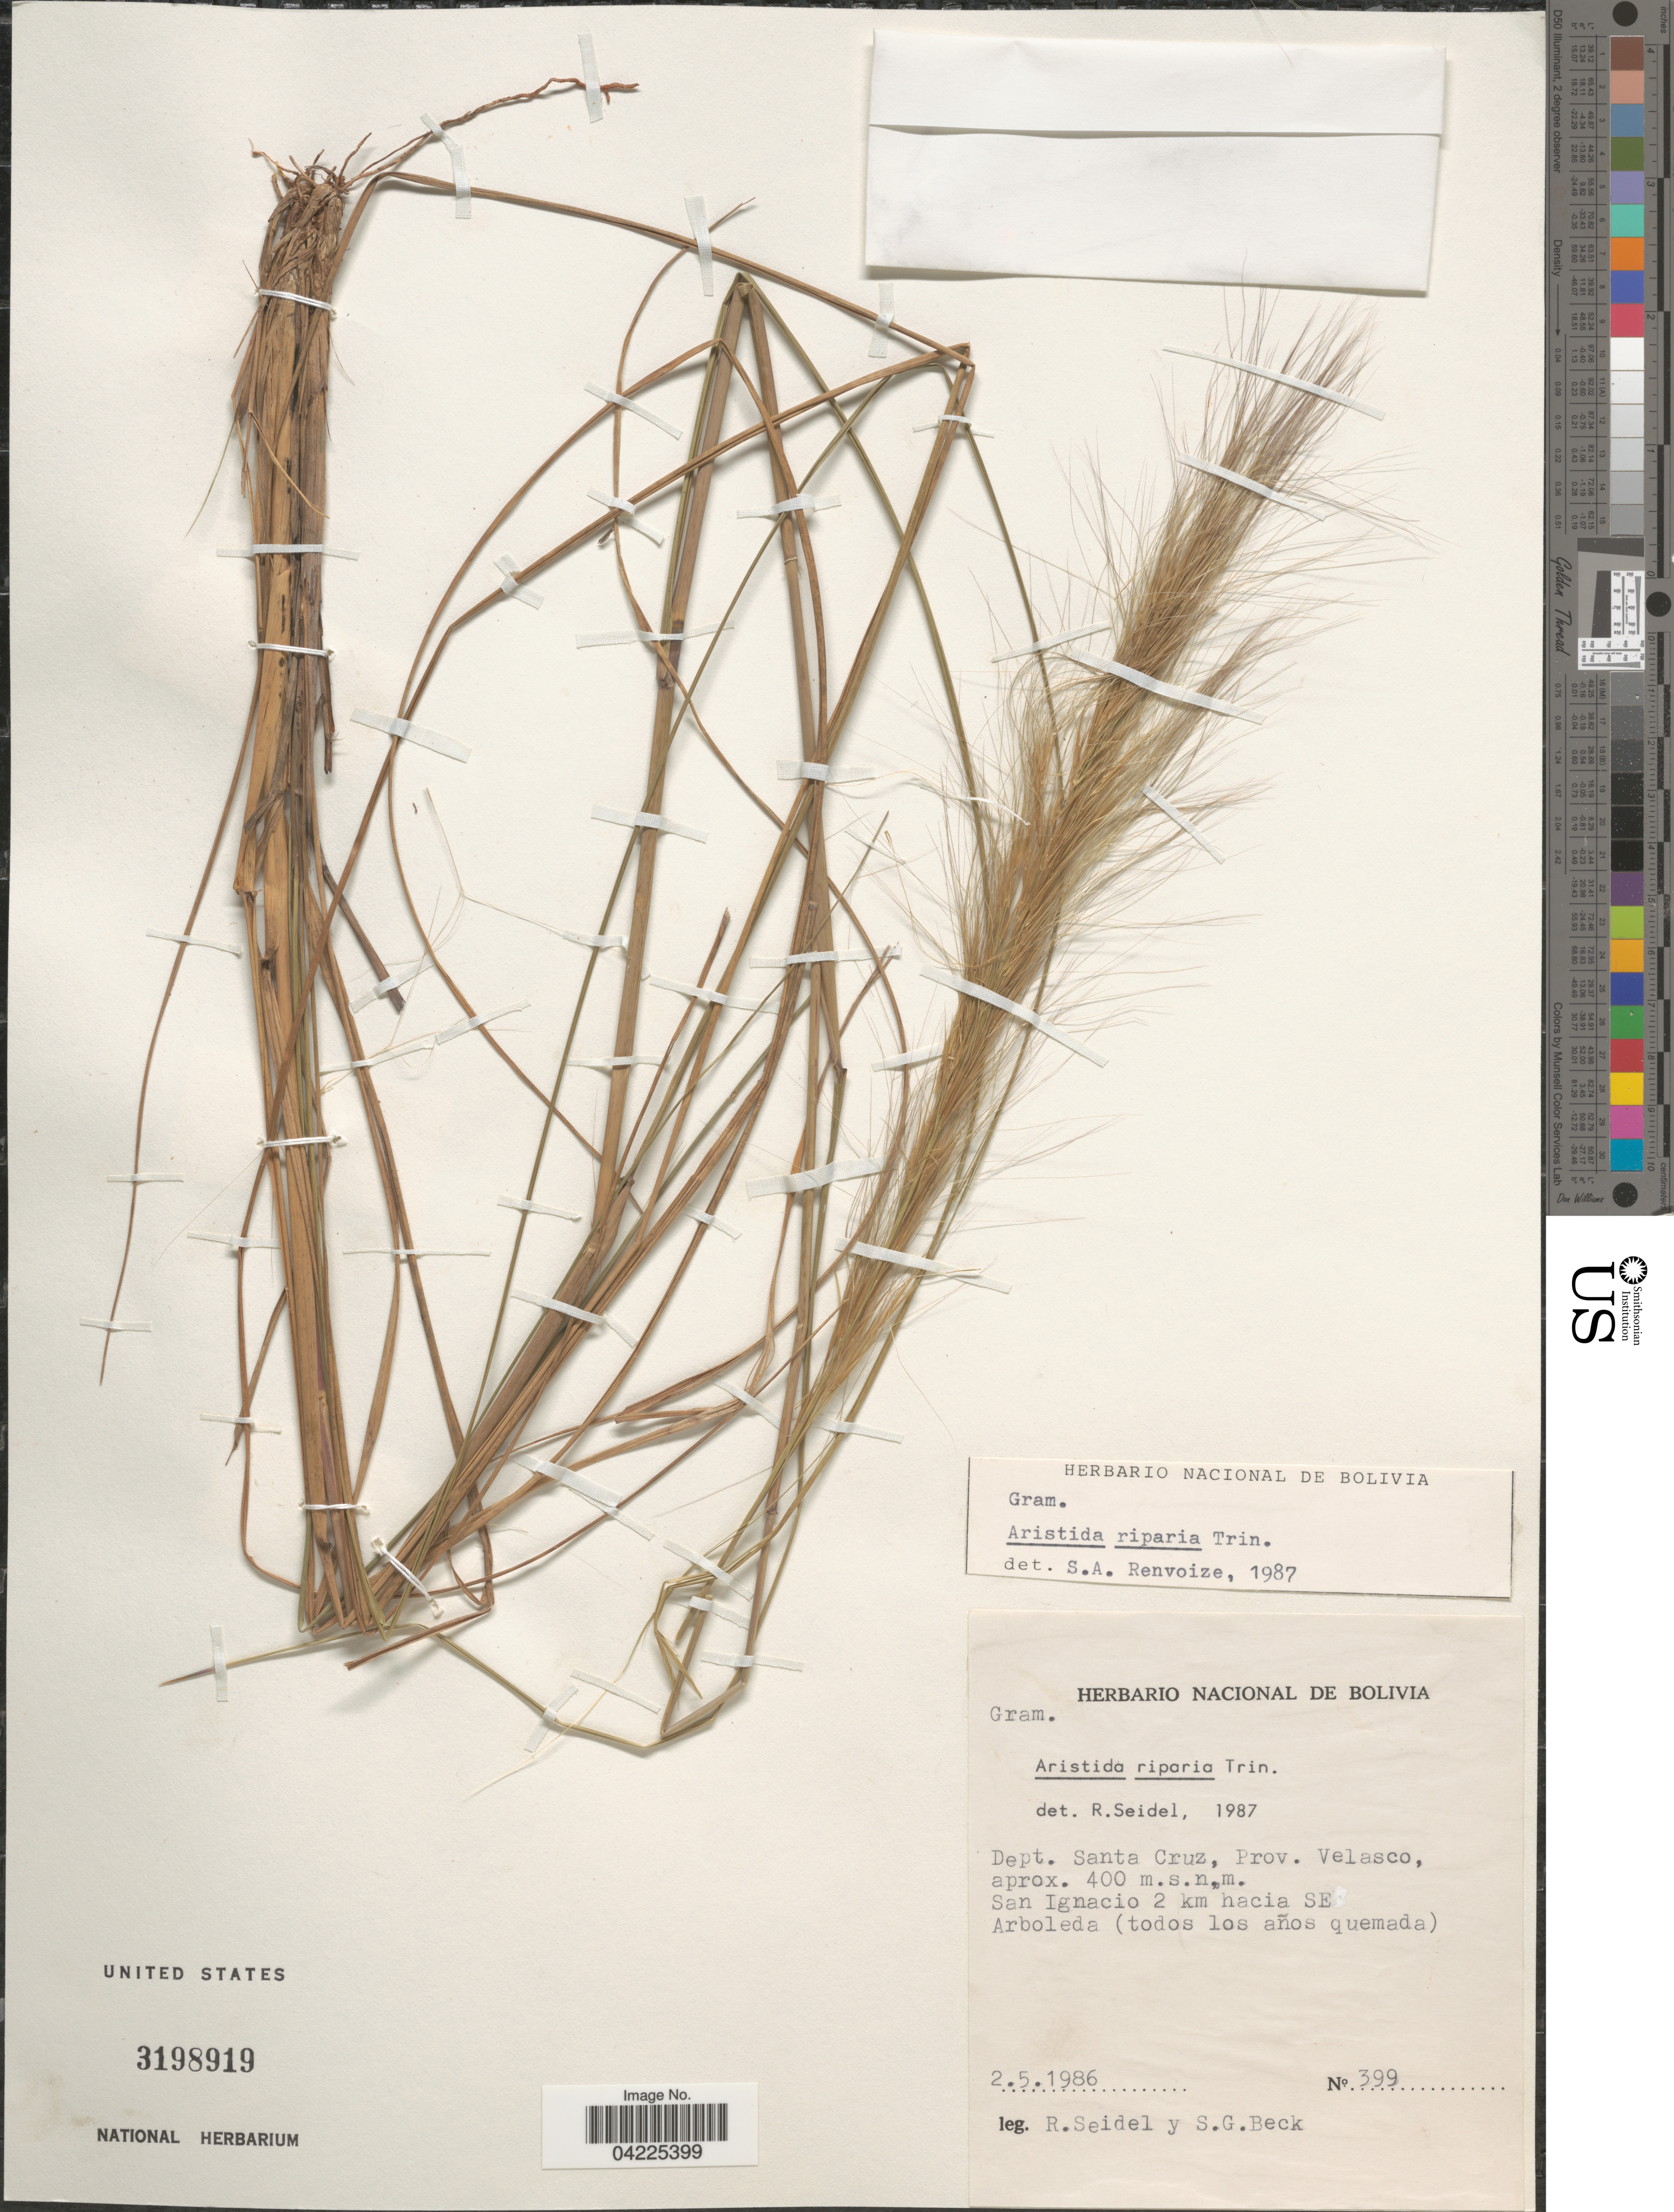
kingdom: Plantae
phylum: Tracheophyta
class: Liliopsida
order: Poales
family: Poaceae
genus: Aristida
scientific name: Aristida riparia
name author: Trin.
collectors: R. Seidel & S. G. Beck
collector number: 399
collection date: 1986-05-02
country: Bolivia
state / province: Santa Cruz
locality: Dept. Santa Cruz, Prov. Velasco. San Ignacio 2 km hacia SE Arboleda.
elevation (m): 400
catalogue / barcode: US 3198919